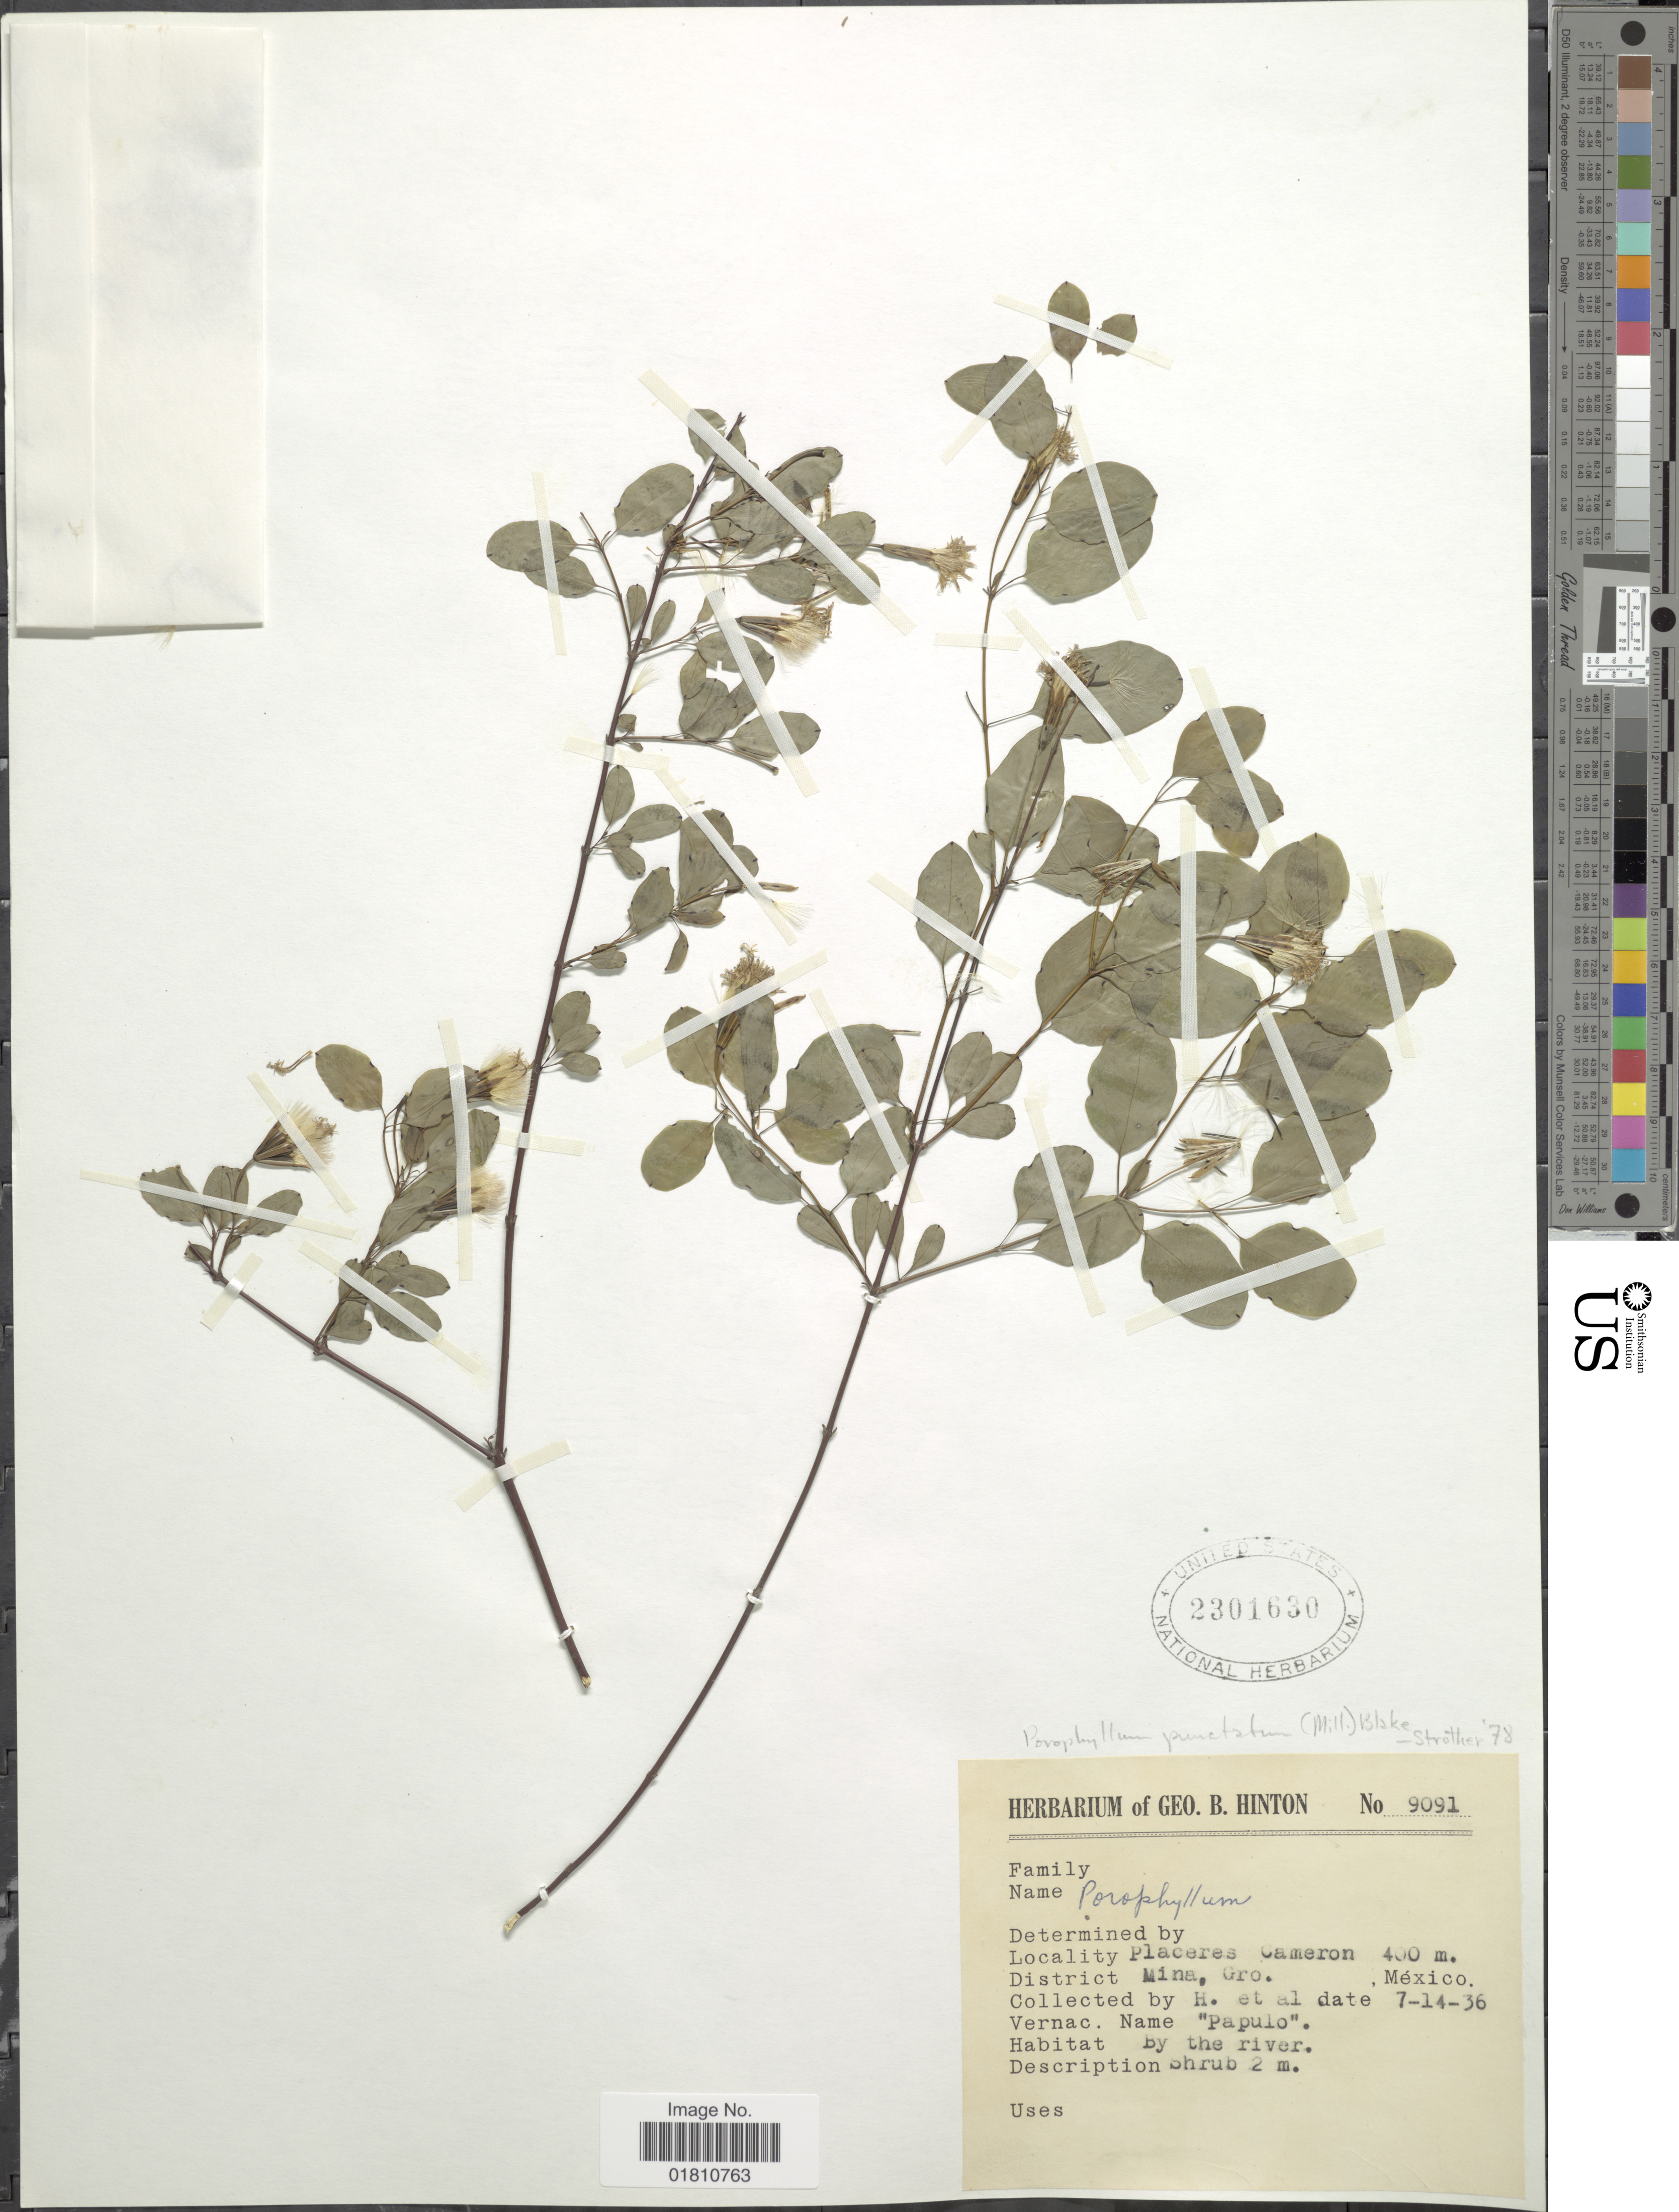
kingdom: Plantae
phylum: Tracheophyta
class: Magnoliopsida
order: Asterales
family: Asteraceae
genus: Porophyllum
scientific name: Porophyllum punctatum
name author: (Mill.) S.F. Blake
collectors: G. B. Hinton & et al.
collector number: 9091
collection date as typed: Transcribed d/m/y: 14/7/36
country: Mexico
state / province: Guerrero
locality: Placeres Cameron, District Mina, by the river.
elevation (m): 400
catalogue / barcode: US 2301630